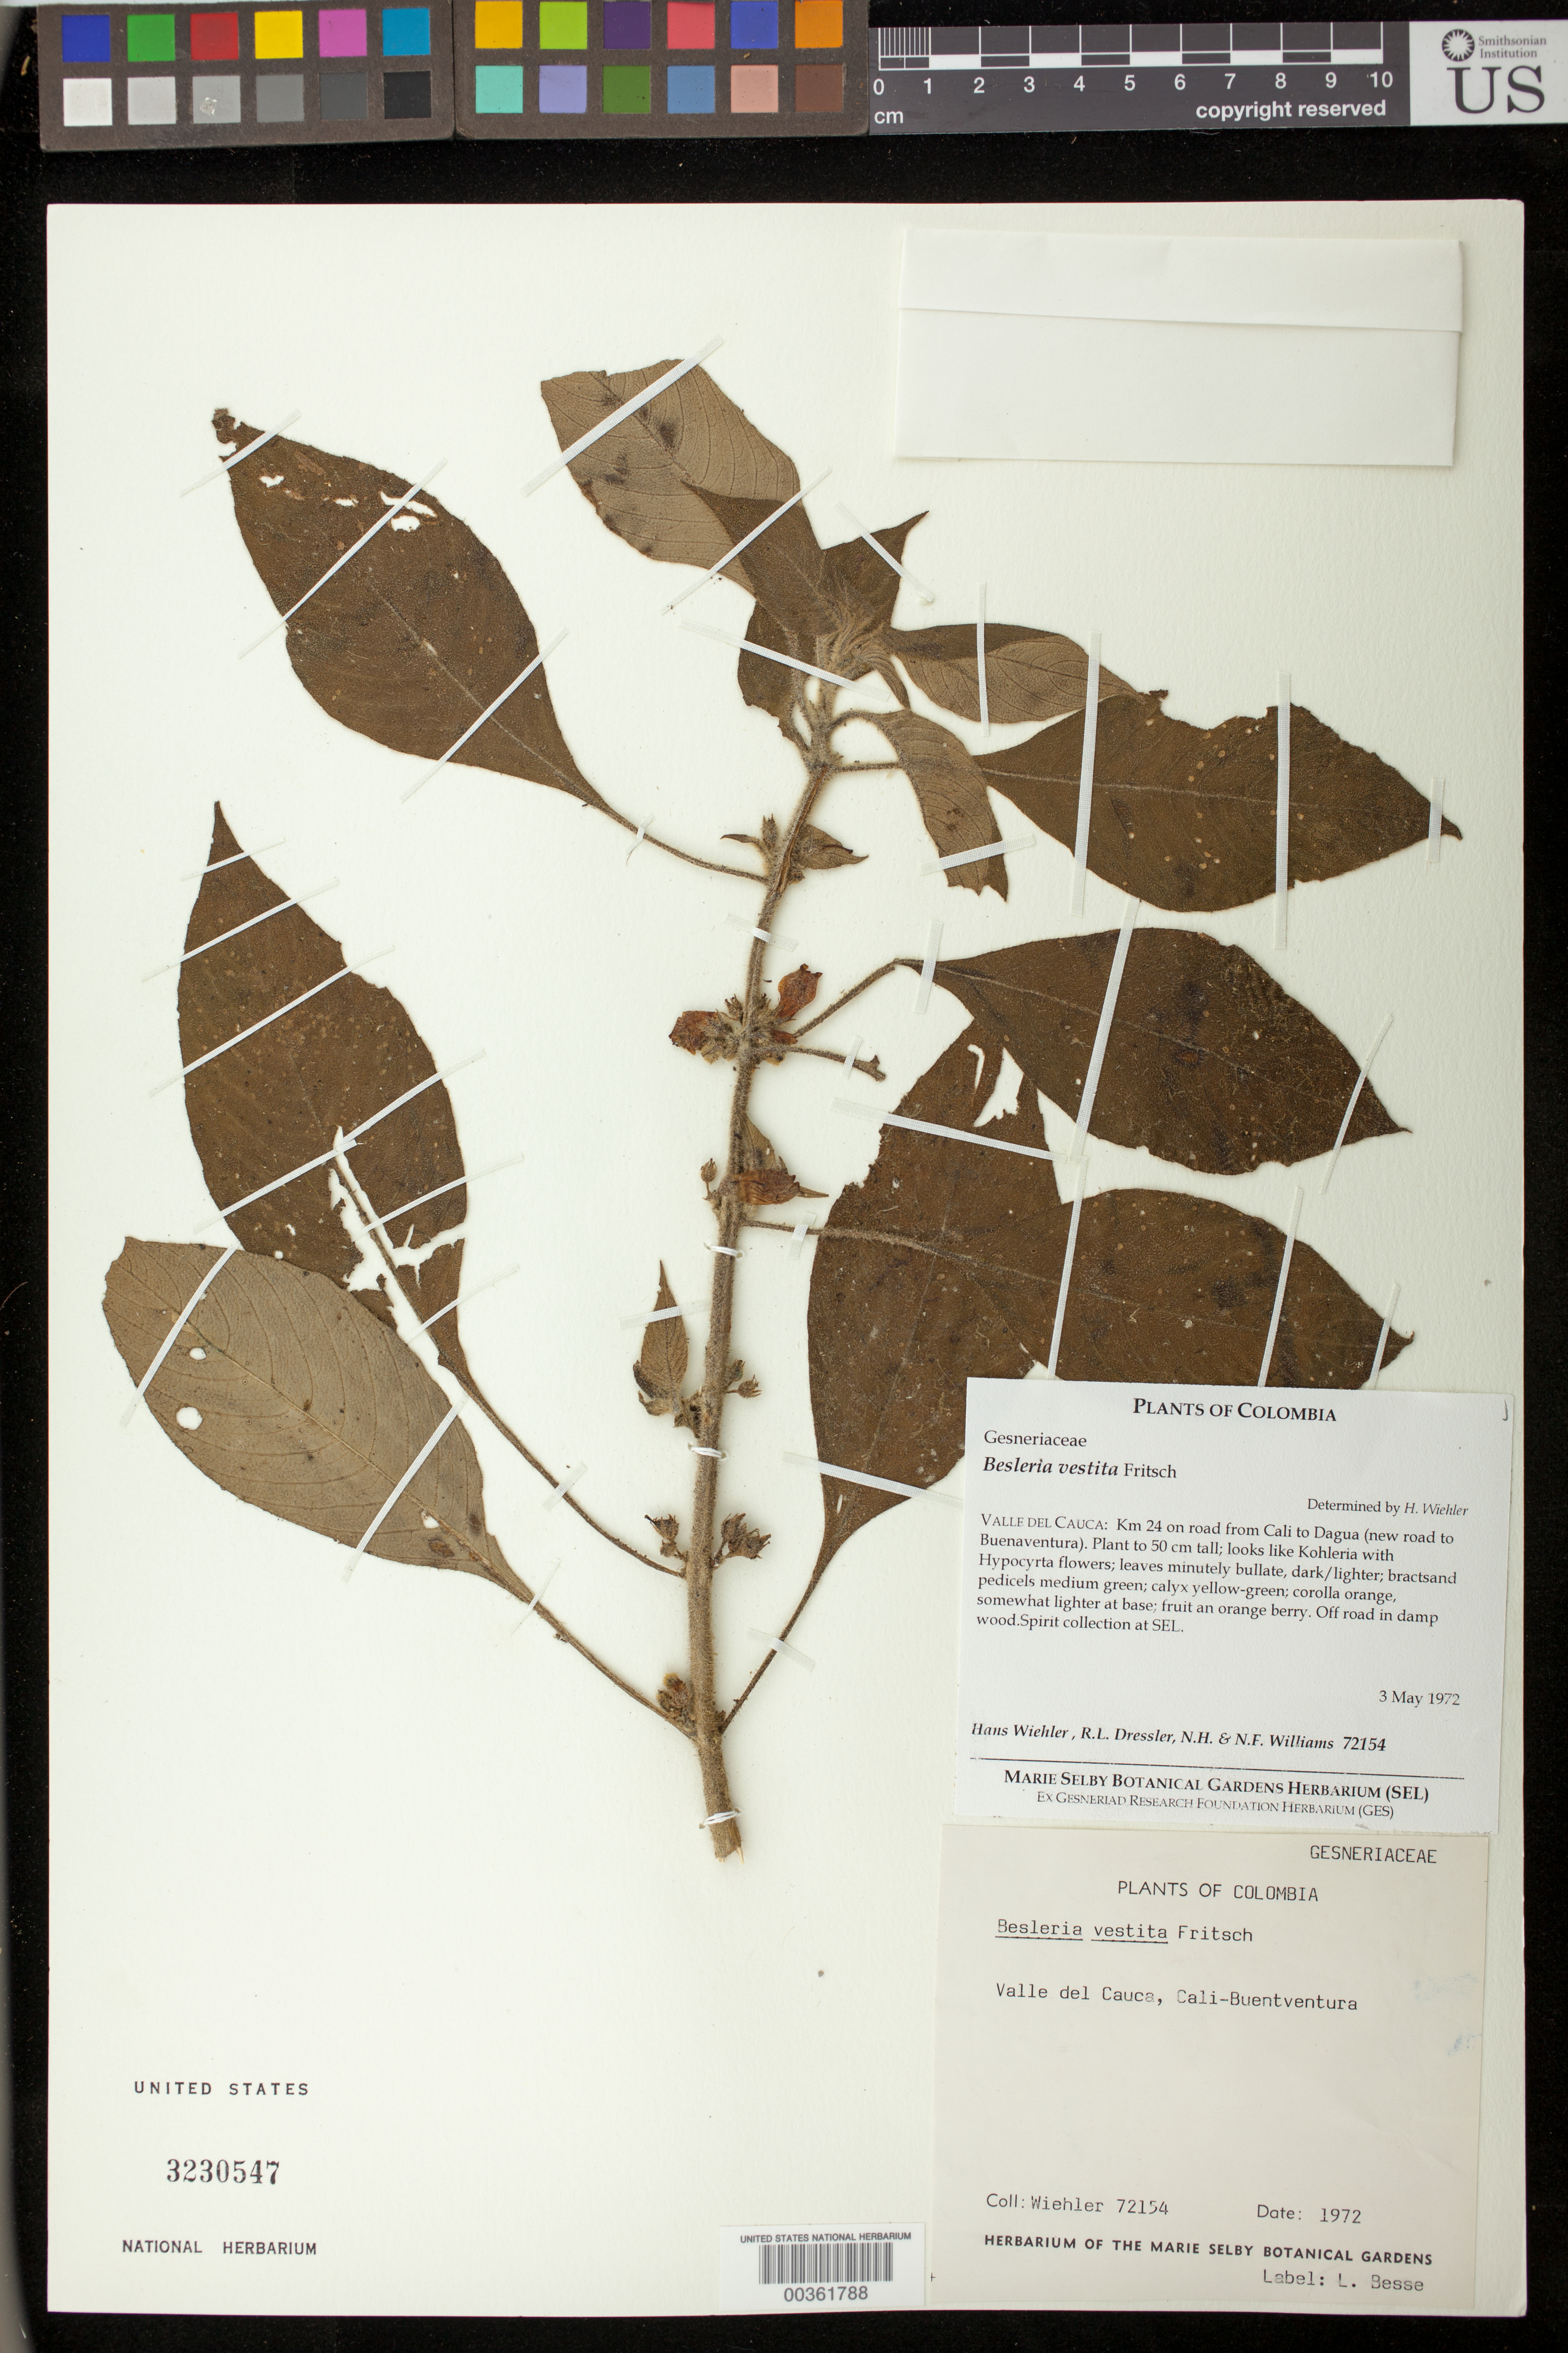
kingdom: Plantae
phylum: Tracheophyta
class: Magnoliopsida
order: Lamiales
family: Gesneriaceae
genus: Besleria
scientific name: Besleria vestita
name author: Fritsch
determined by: Wiehler, H. J.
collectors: H. J. Wiehler & et al.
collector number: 72154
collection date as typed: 03 May 1972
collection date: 1972-05-03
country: Colombia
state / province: Valle del Cauca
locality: Valle del Cauca: km 24 on road from Cali to Dagua (new road to Buenaventura)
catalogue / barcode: US 3230547